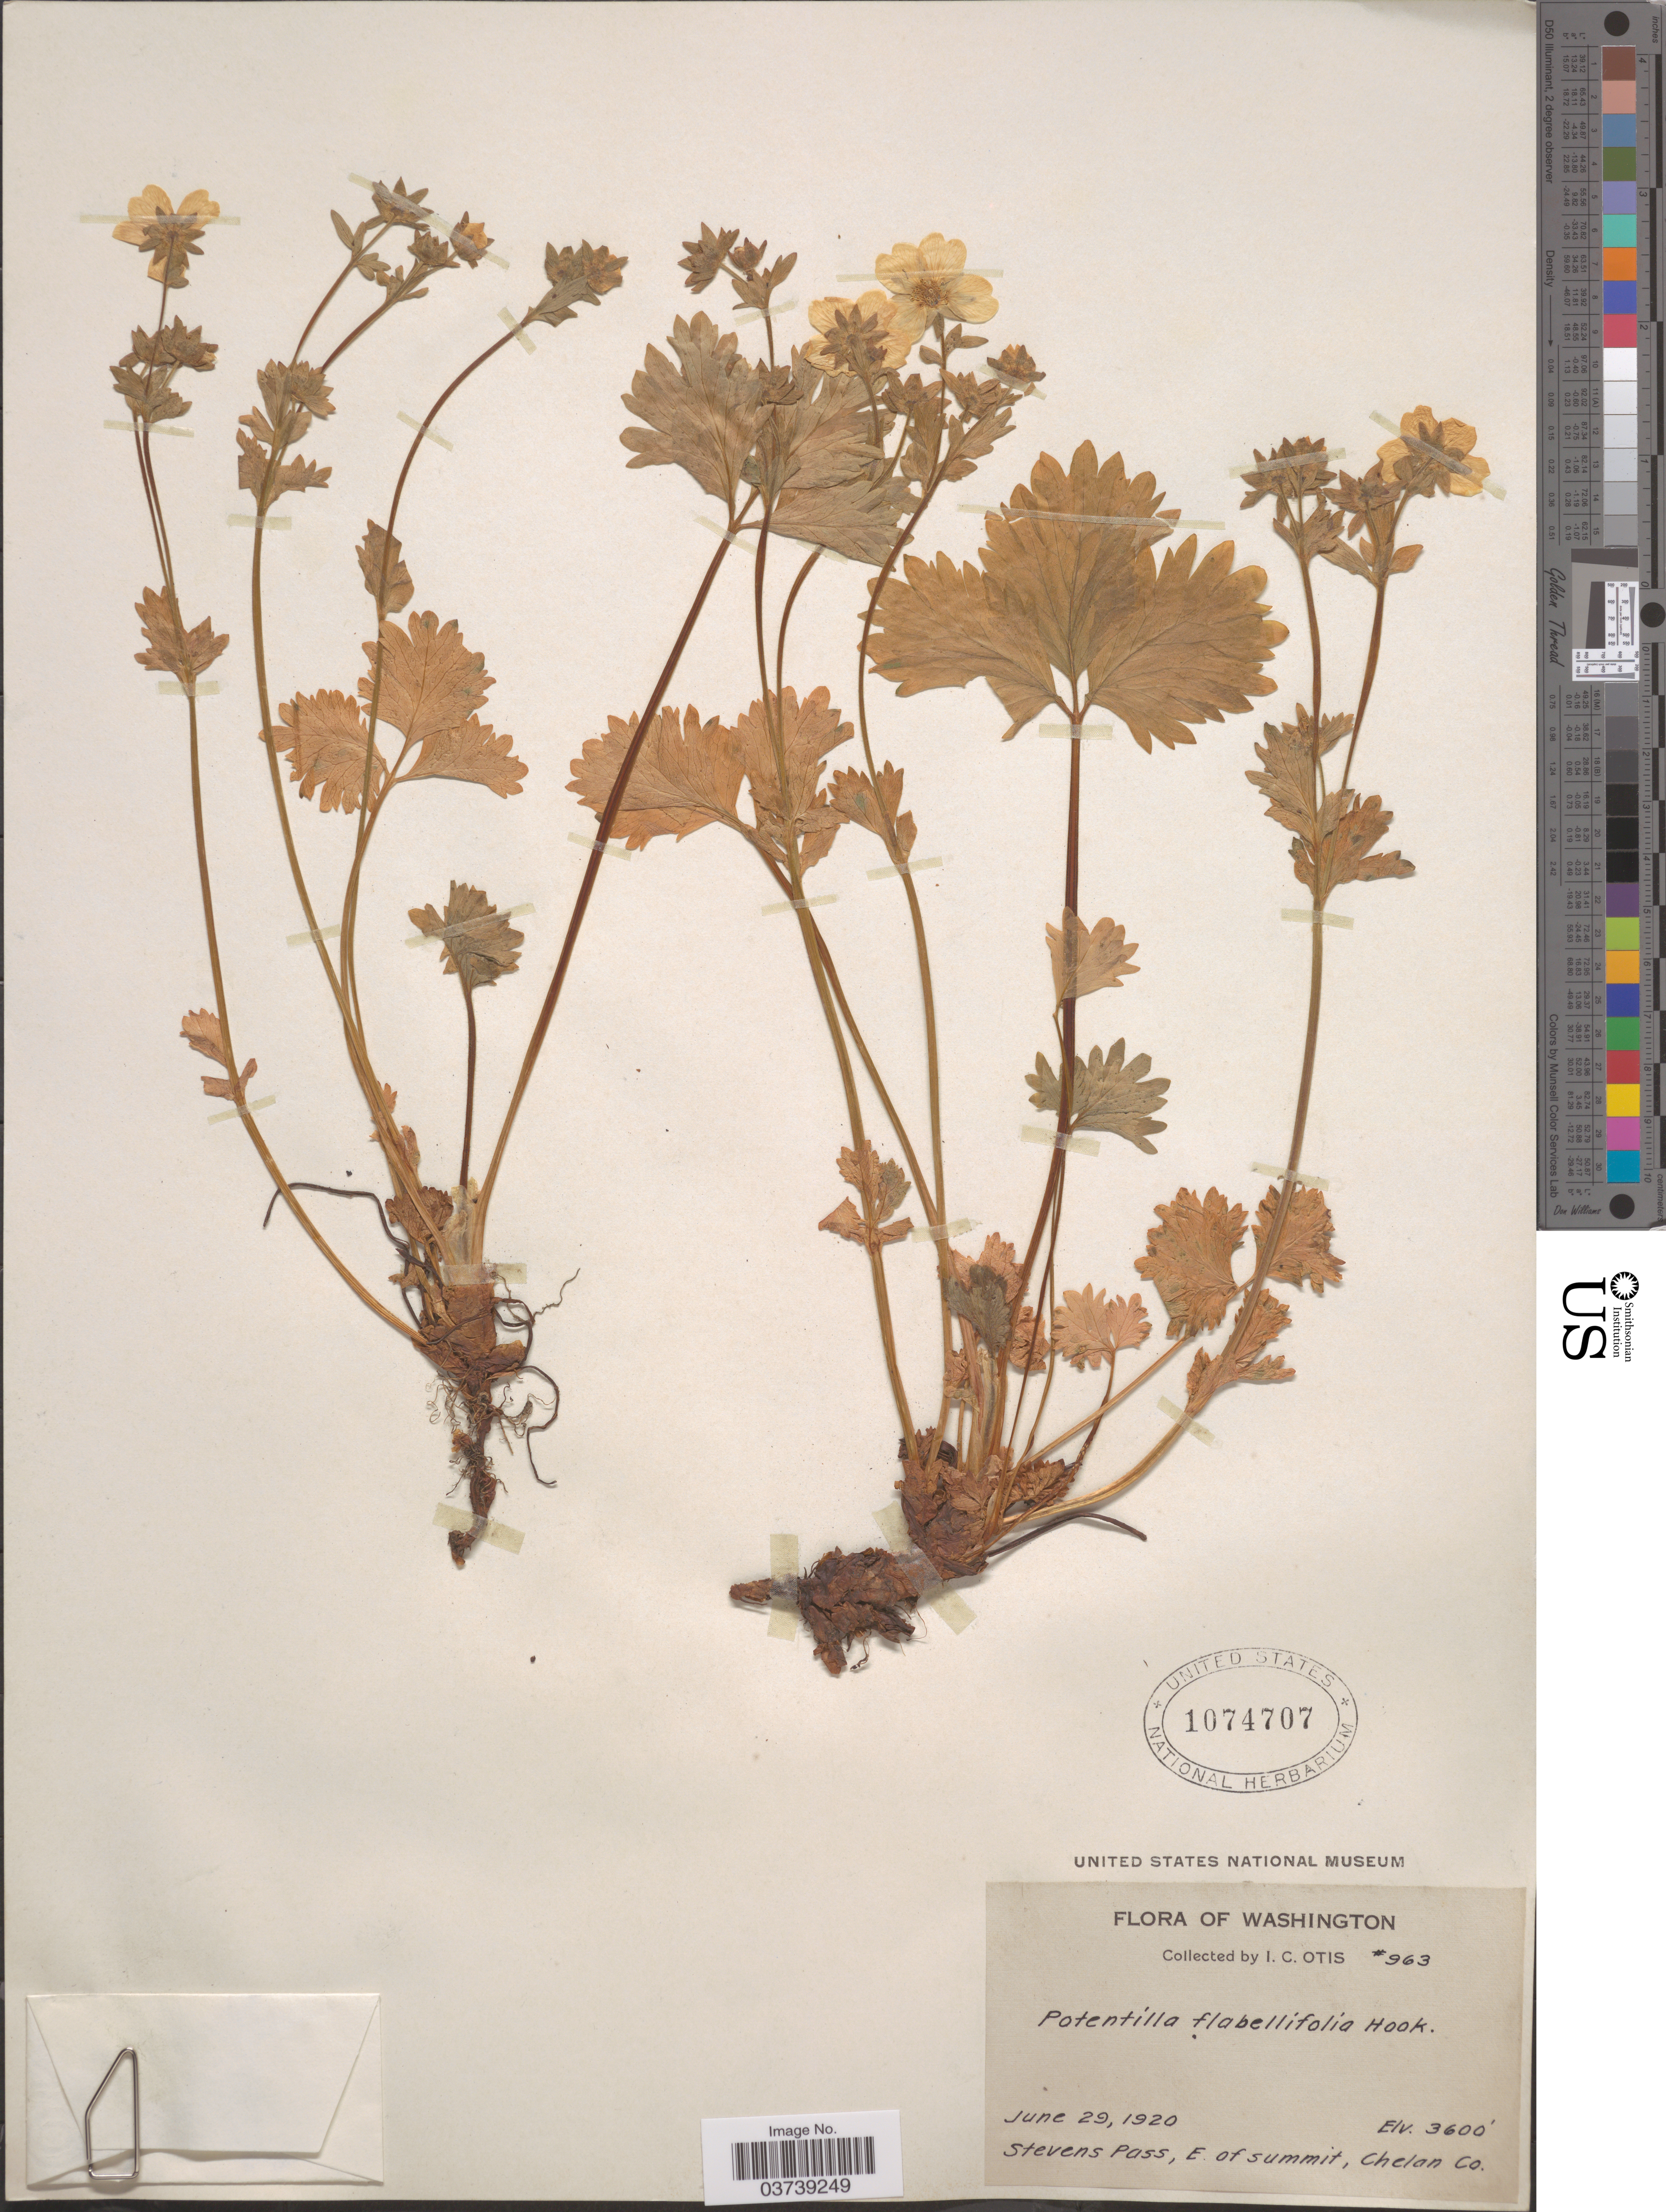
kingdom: Plantae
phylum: Tracheophyta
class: Magnoliopsida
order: Rosales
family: Rosaceae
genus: Potentilla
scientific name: Potentilla flabellifolia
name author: Hook. ex Torr. & A. Gray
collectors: I. C. Otis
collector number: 963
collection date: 1920-06-29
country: United States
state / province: Washington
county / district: Chelan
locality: Stevens Pass, E. of summit, Chelan Co.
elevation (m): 1097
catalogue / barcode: US 1074707